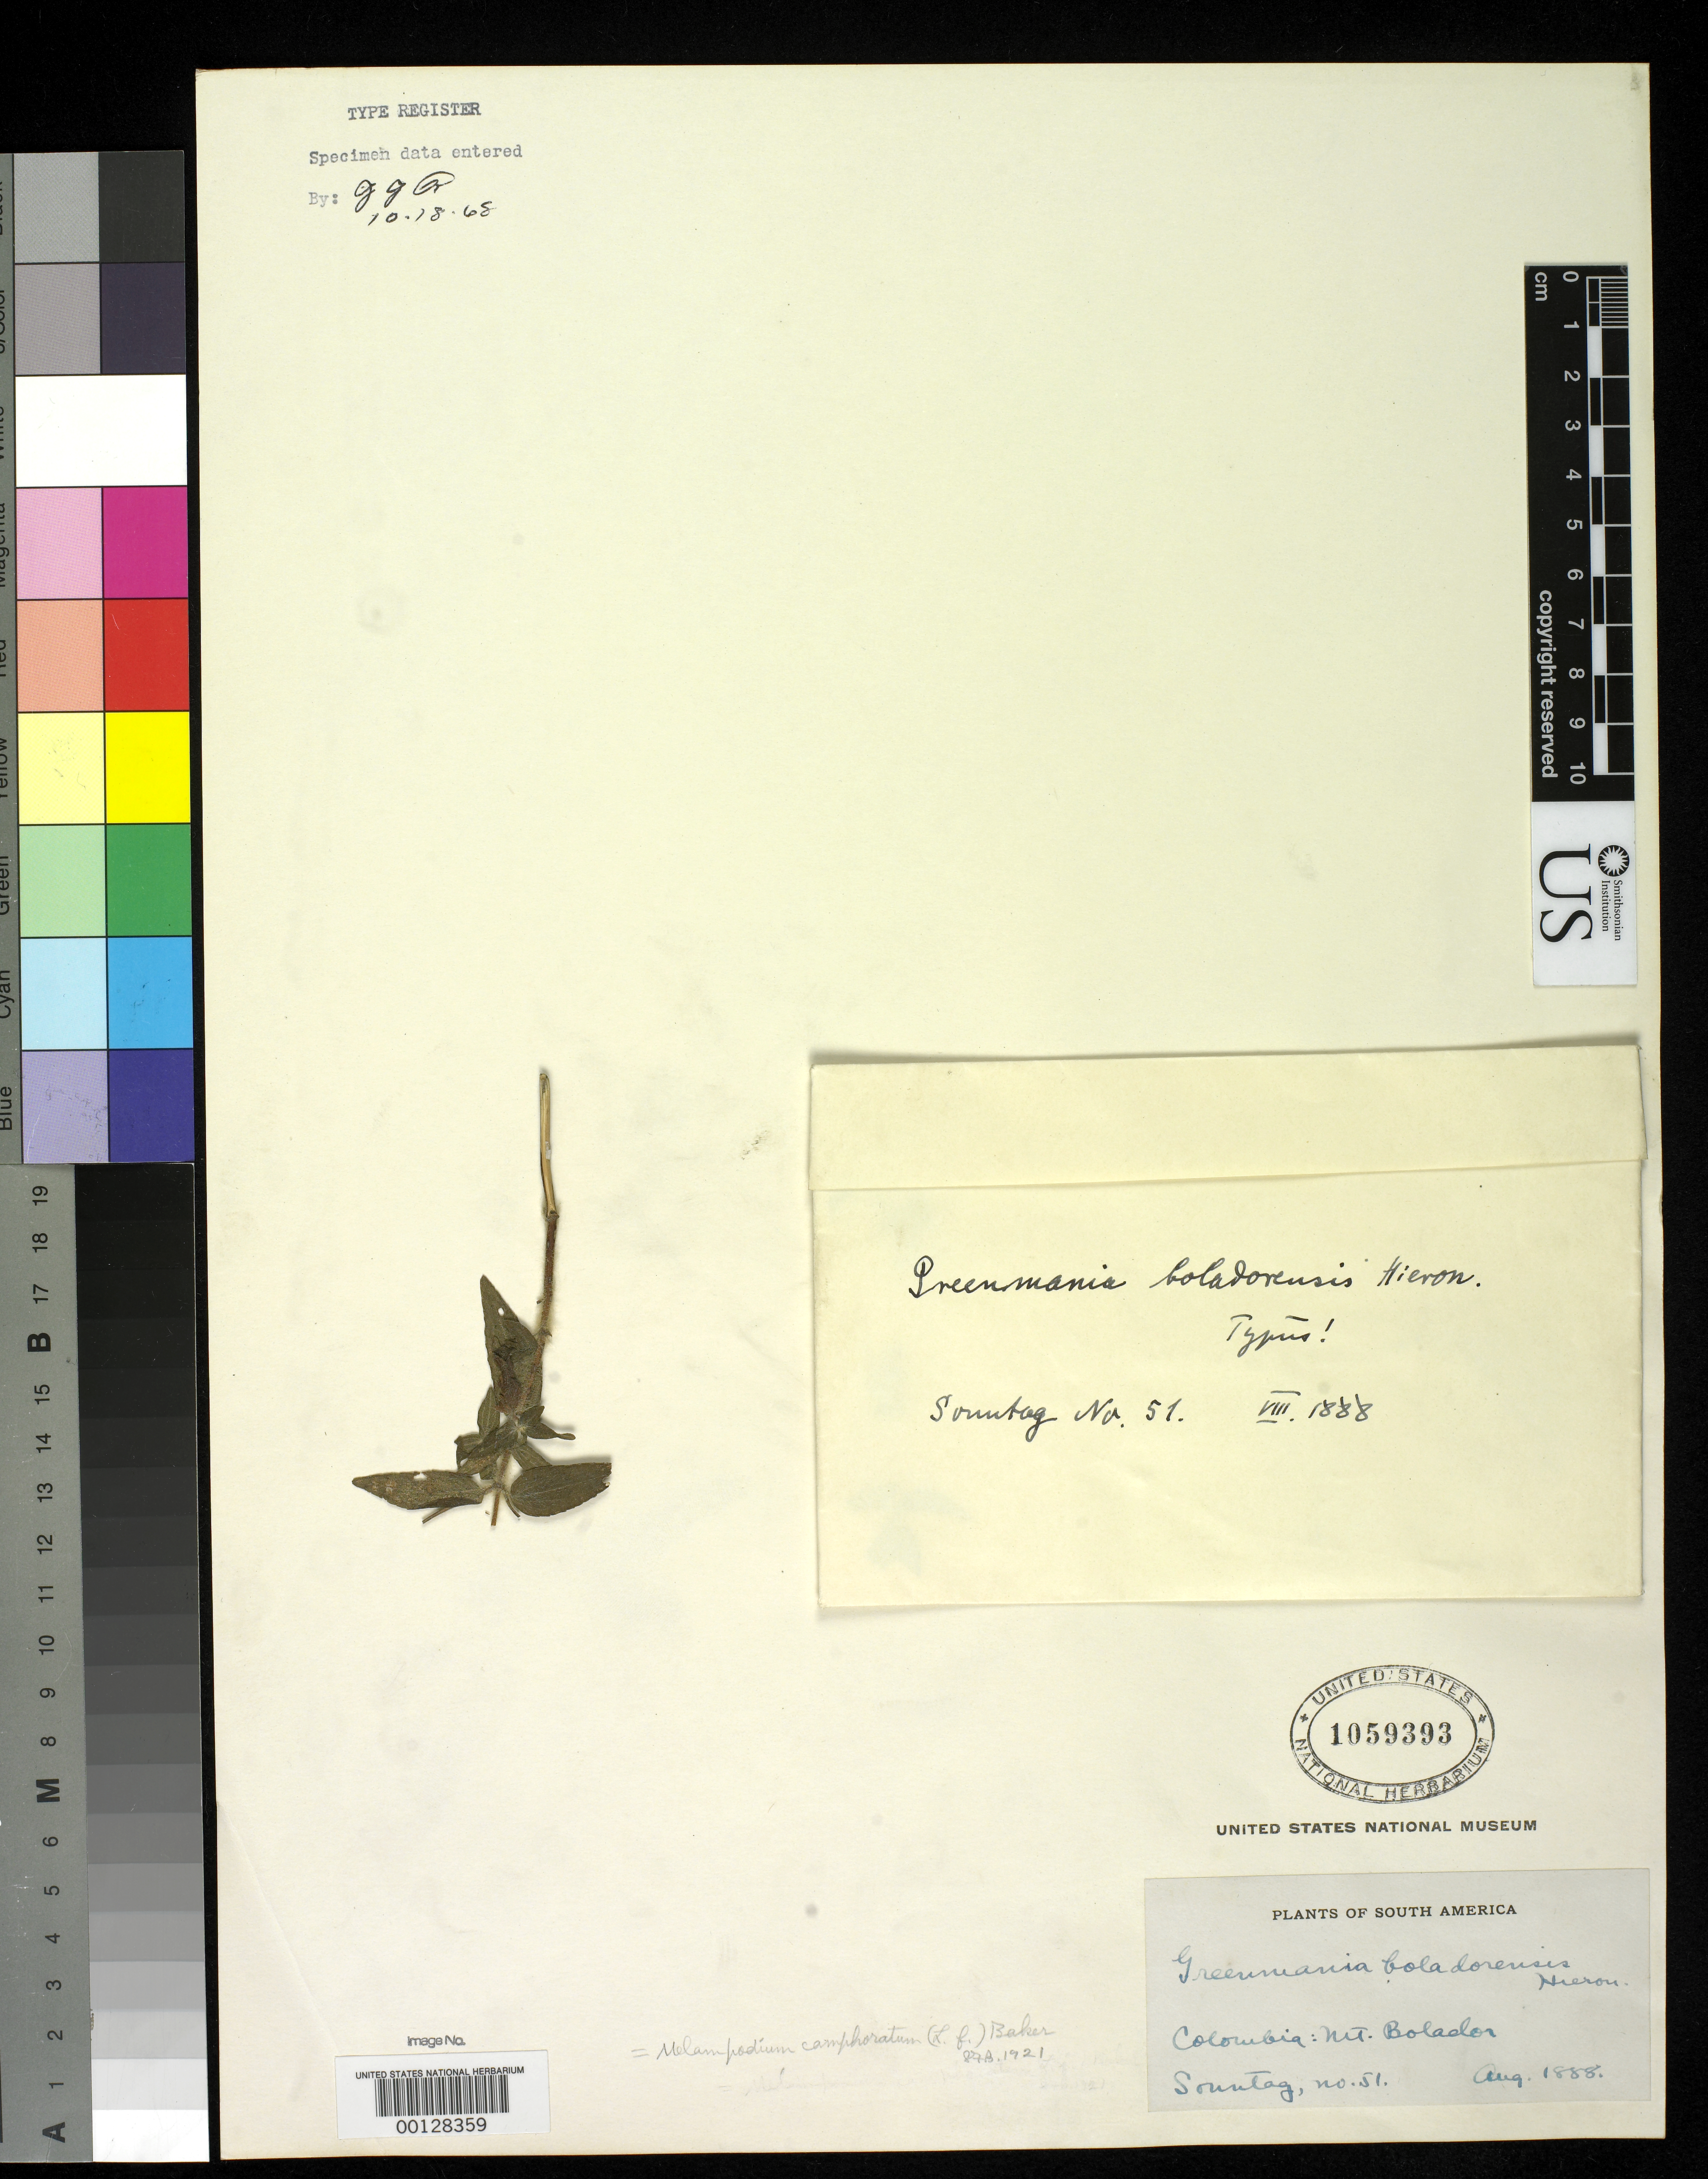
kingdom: Plantae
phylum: Tracheophyta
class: Magnoliopsida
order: Asterales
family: Asteraceae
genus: Greenmania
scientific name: Greenmania boladorensis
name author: Hieron.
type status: Type Fragment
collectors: -. Sonntag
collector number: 51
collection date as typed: Aug 1888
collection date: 1888-08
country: Colombia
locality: Mt. BoLador.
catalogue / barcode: US 1059393